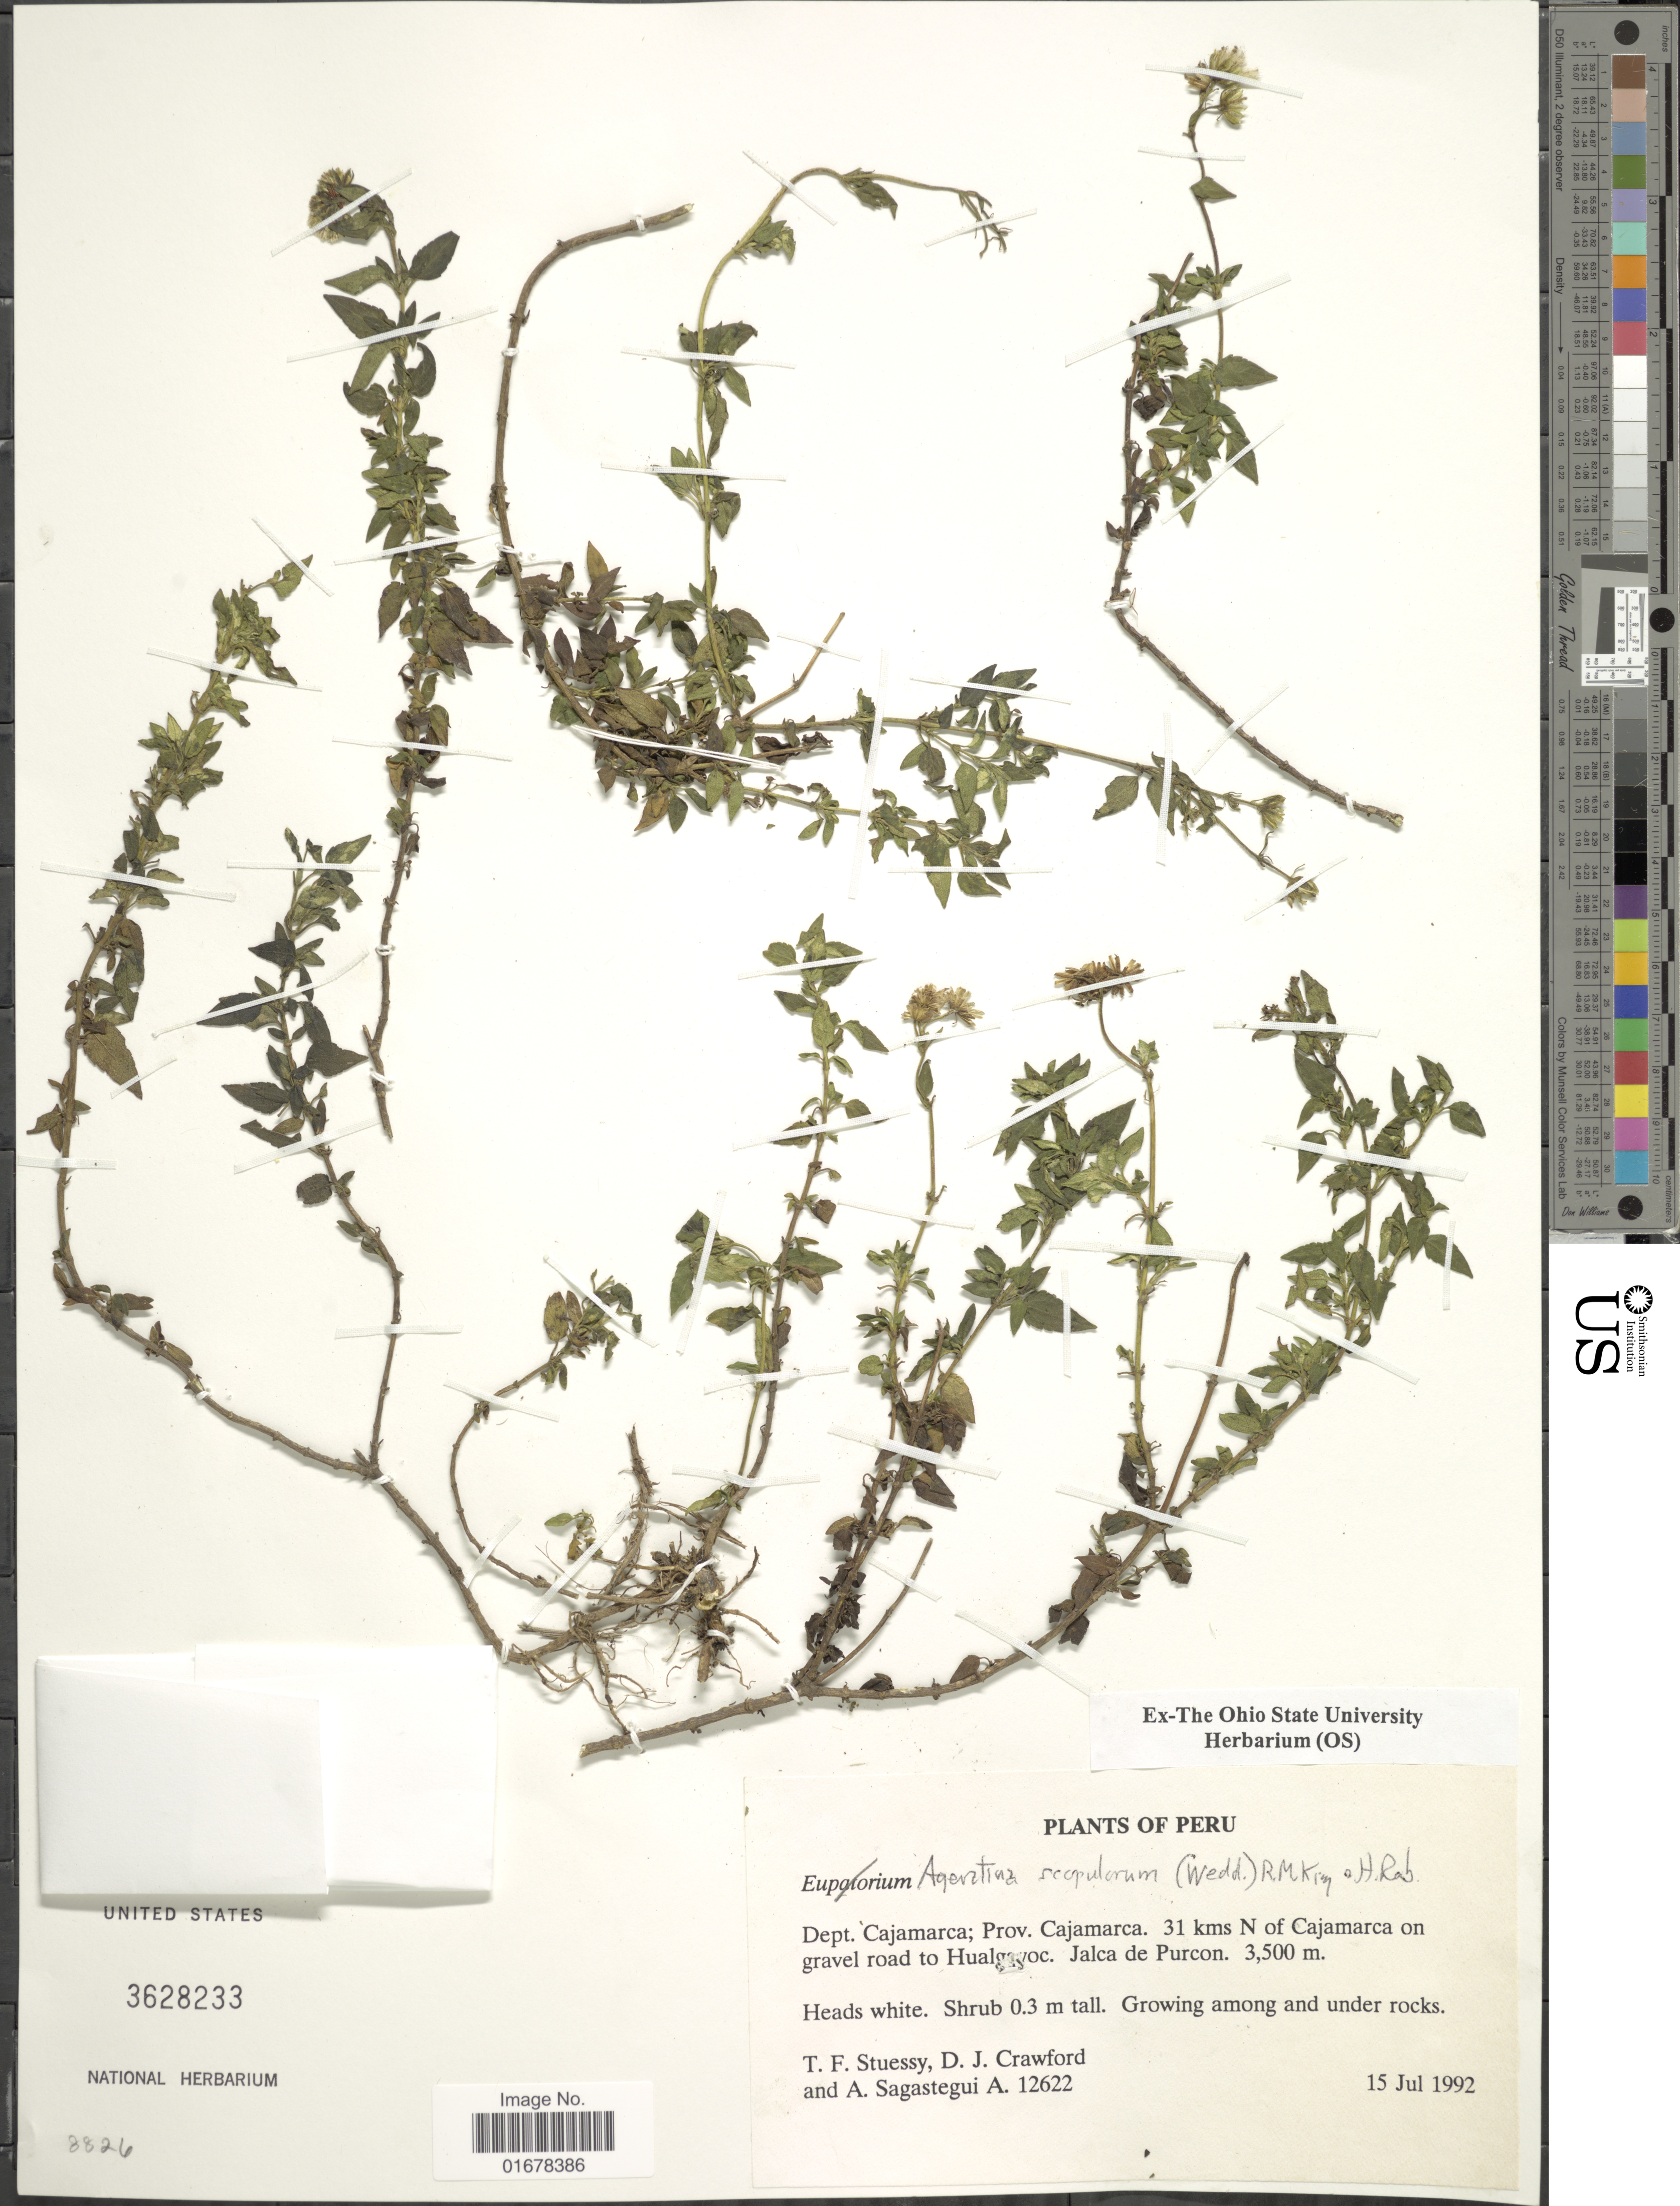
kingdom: Plantae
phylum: Tracheophyta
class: Magnoliopsida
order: Asterales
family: Asteraceae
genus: Ageratina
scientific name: Ageratina scopulorum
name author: (Wedd.) R.M. King & H. Rob.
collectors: T. Stuessy, D. Crawford & A. Sagástegui A.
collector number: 12622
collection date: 1992-07-15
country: Peru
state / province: Cajamarca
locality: Dept. Cajamarca: Prov. Cajamarca, 31 kms N of Cajamarca on gravel road to Hualgayoc, Jalca de Purcon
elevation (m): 3500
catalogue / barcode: US 3628233